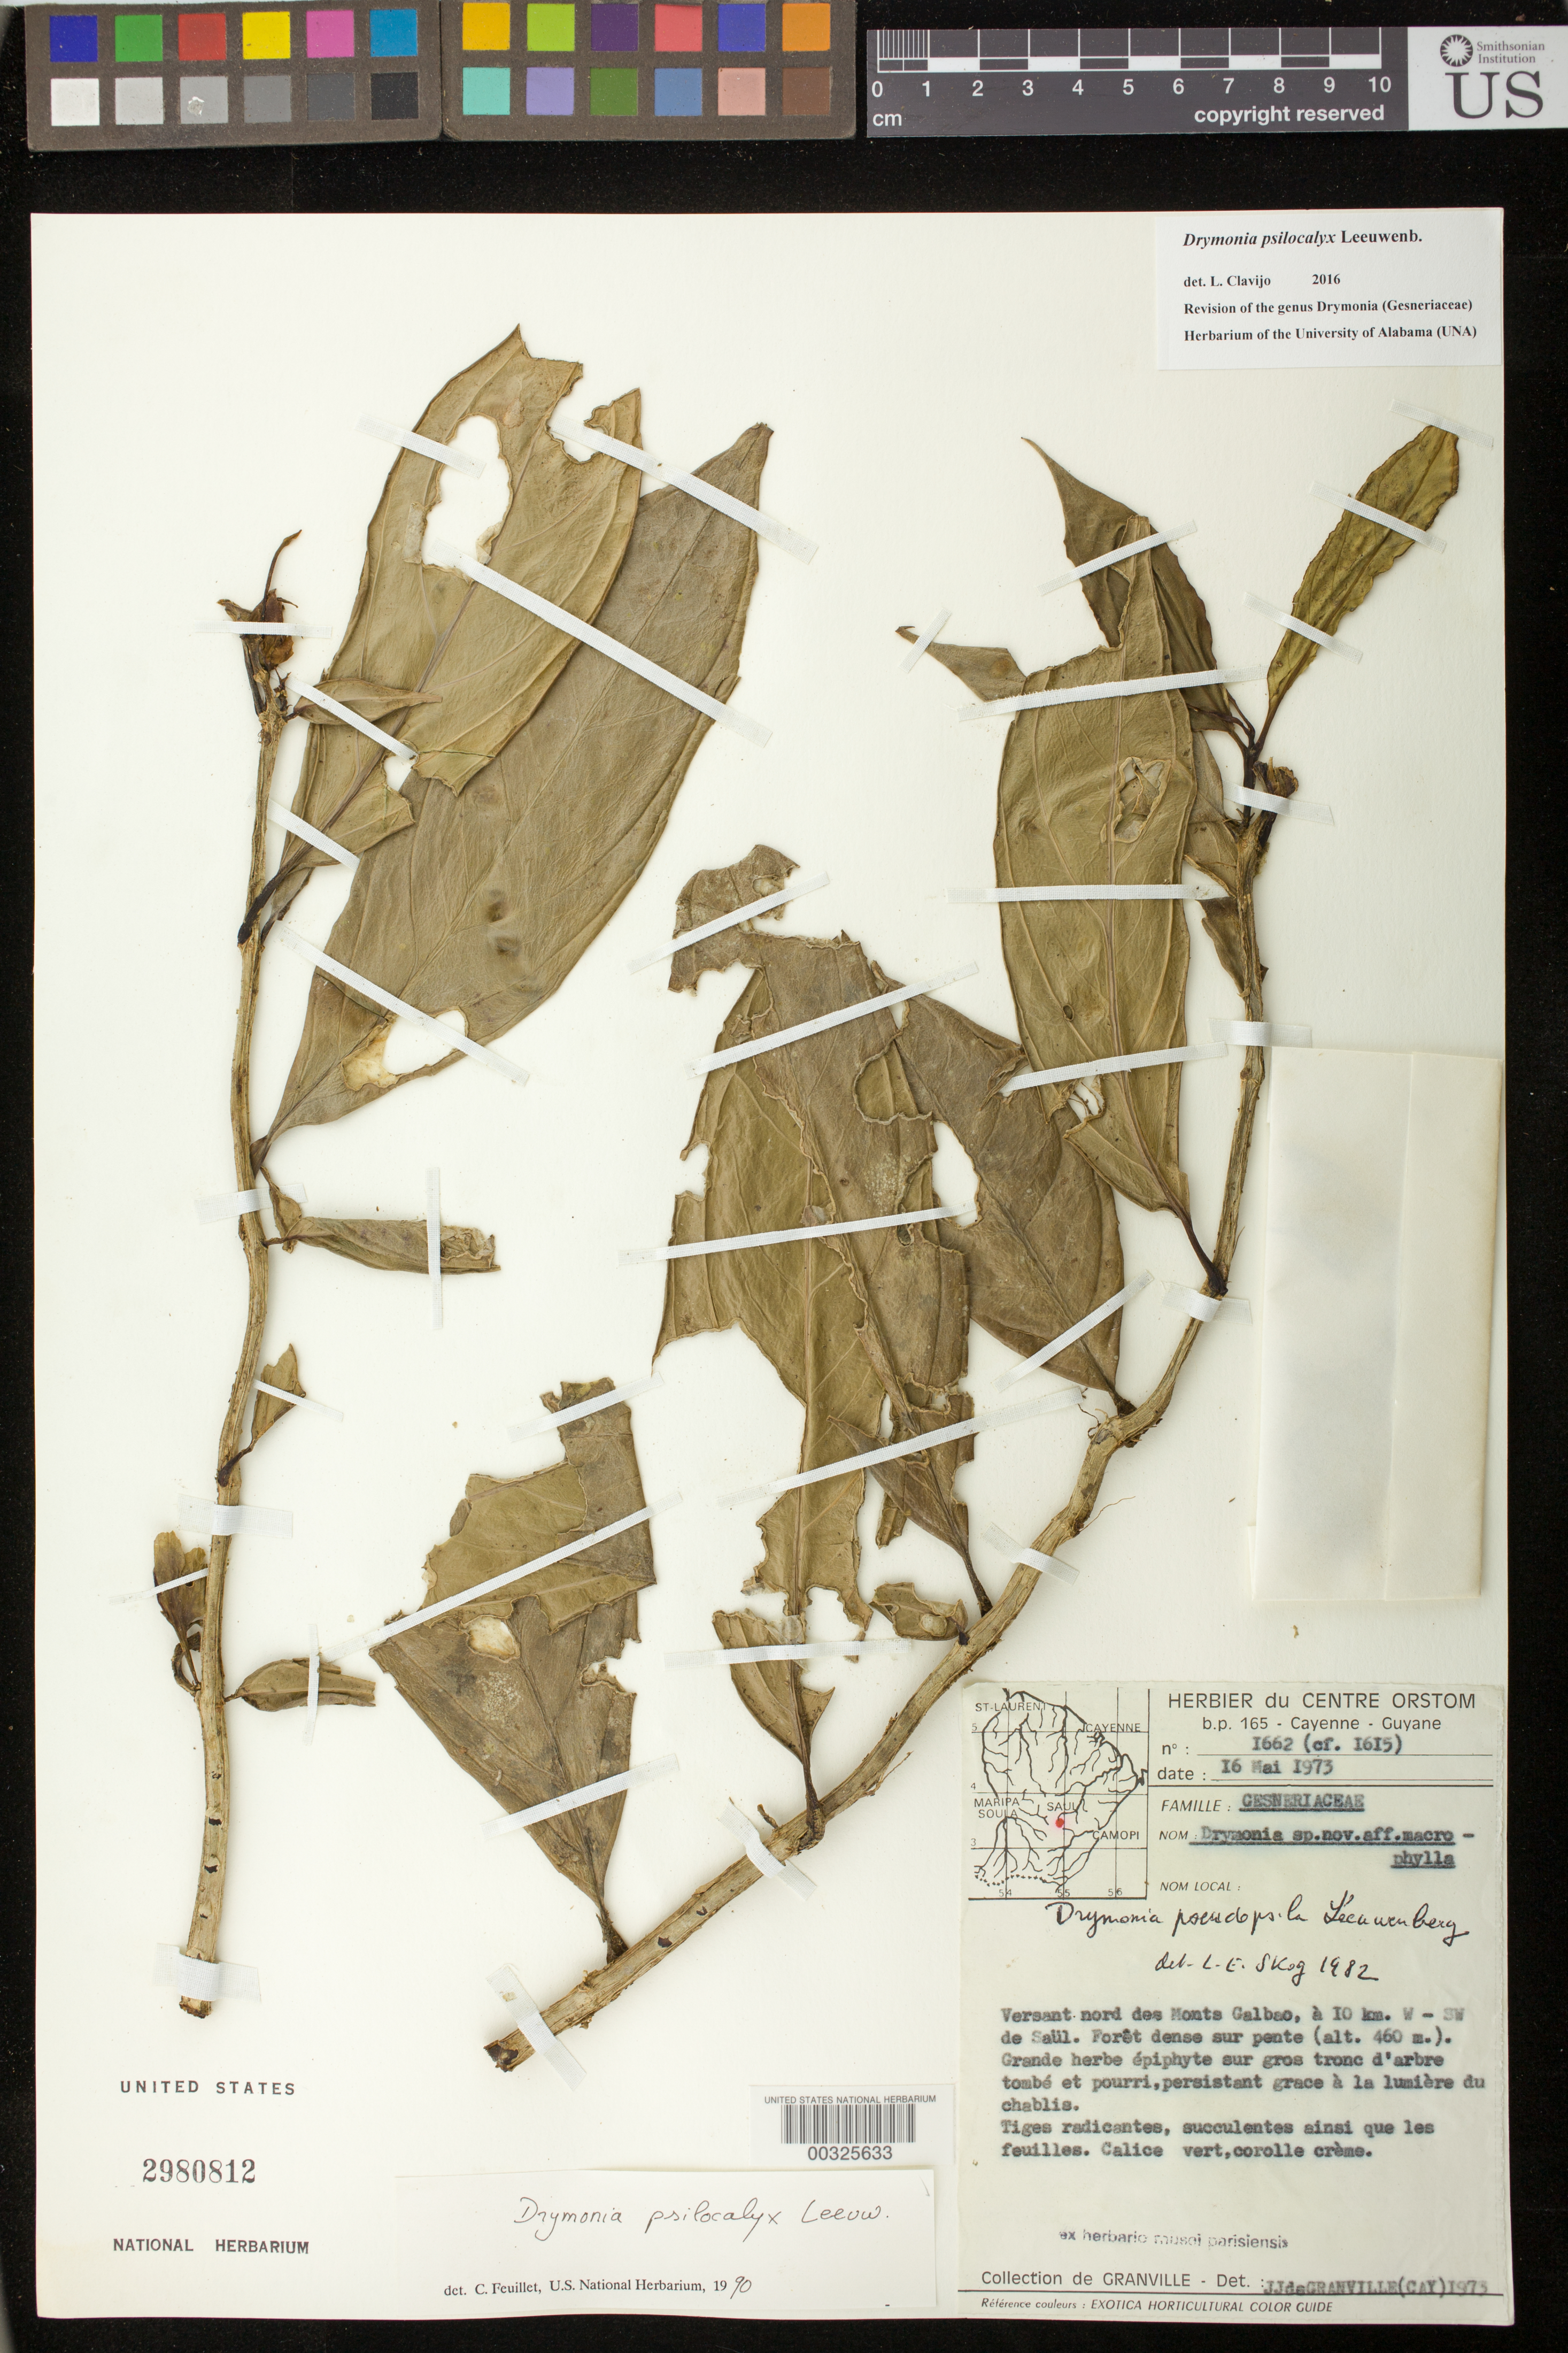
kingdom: Plantae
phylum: Tracheophyta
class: Magnoliopsida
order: Lamiales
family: Gesneriaceae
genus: Drymonia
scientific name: Drymonia psilocalyx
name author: Leeuwenb.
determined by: Skog, Laurence E.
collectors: J.-J. de Granville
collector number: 1662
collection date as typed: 16 May 1973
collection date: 1973-05-16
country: French Guiana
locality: Versant nord des Monts Galbao, à 10 km W-SW de Saül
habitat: Forêt dense sur pente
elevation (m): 460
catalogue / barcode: US 2980812